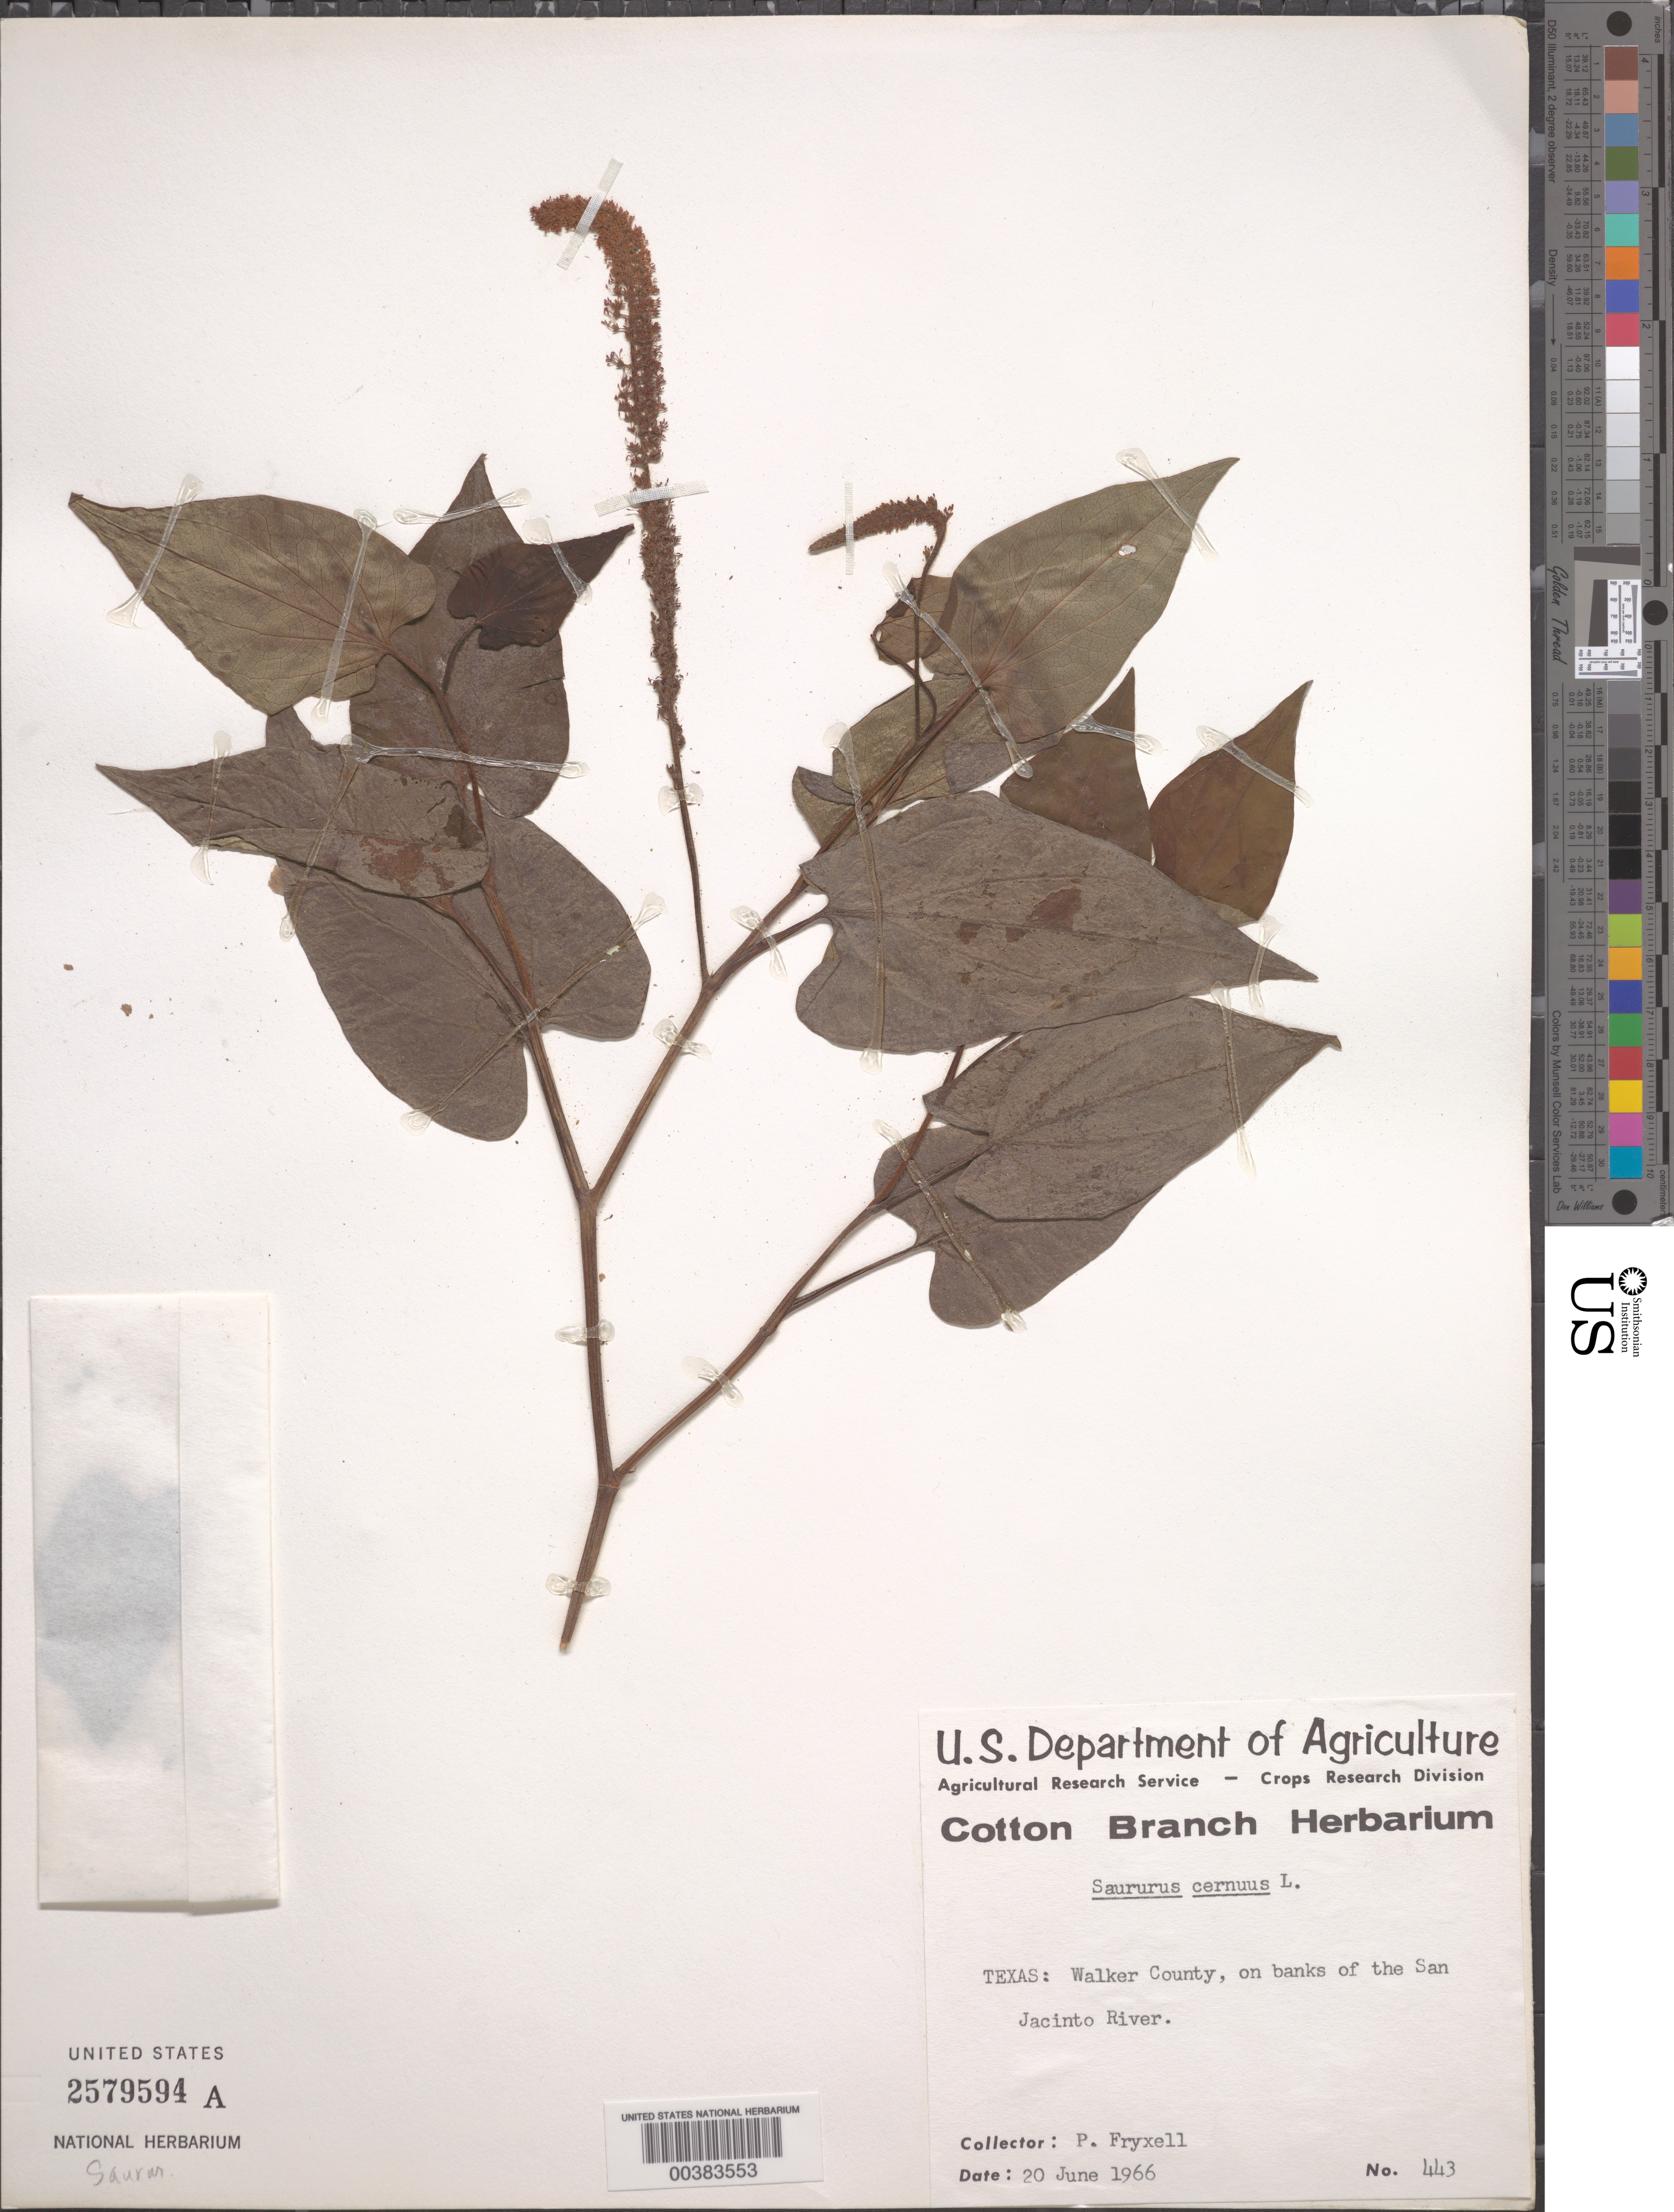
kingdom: Plantae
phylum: Tracheophyta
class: Magnoliopsida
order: Piperales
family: Saururaceae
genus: Saururus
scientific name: Saururus cernuus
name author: L.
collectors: P. A. Fryxell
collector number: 443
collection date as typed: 20 Jun 1966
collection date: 1966-06-20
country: United States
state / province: Texas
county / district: Walker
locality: San jacinto river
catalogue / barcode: US 2579594A